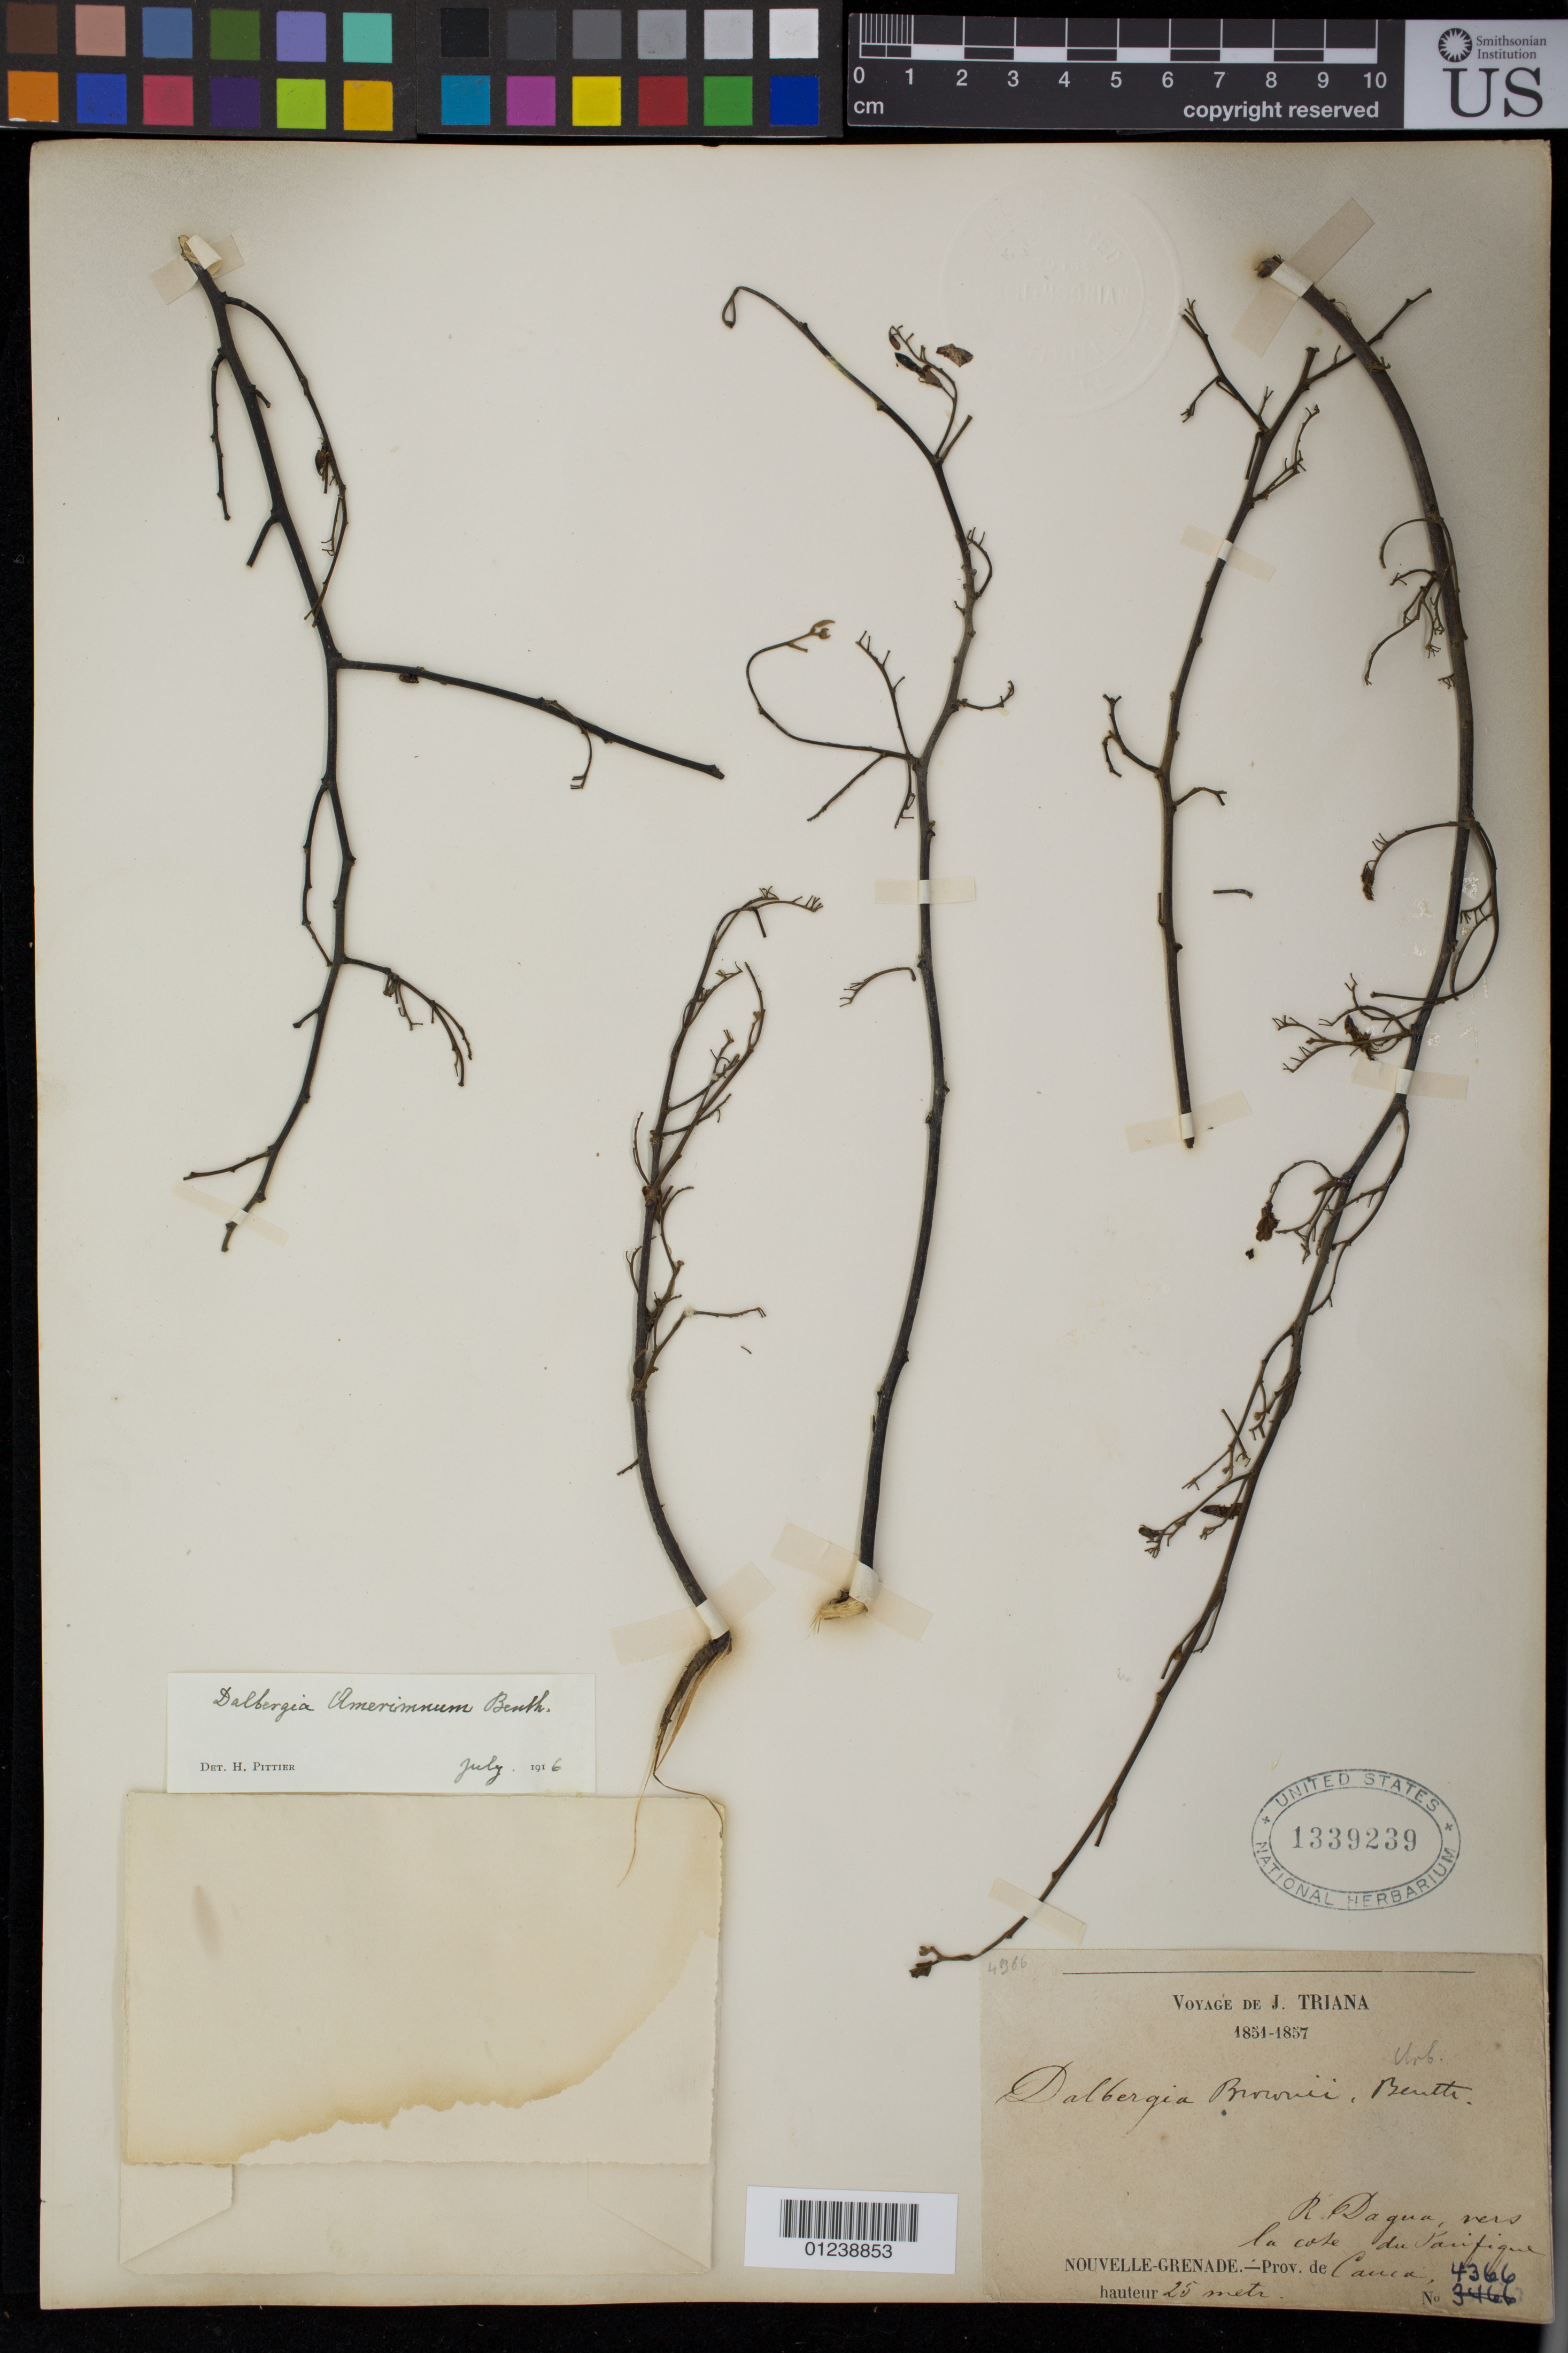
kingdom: Plantae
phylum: Tracheophyta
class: Magnoliopsida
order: Fabales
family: Fabaceae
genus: Dalbergia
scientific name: Dalbergia brownei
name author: (Jacq.) Schinz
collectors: J. J. Triana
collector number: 4366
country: Colombia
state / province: Cauca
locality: vers la cote du Pacifique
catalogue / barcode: US 1339239